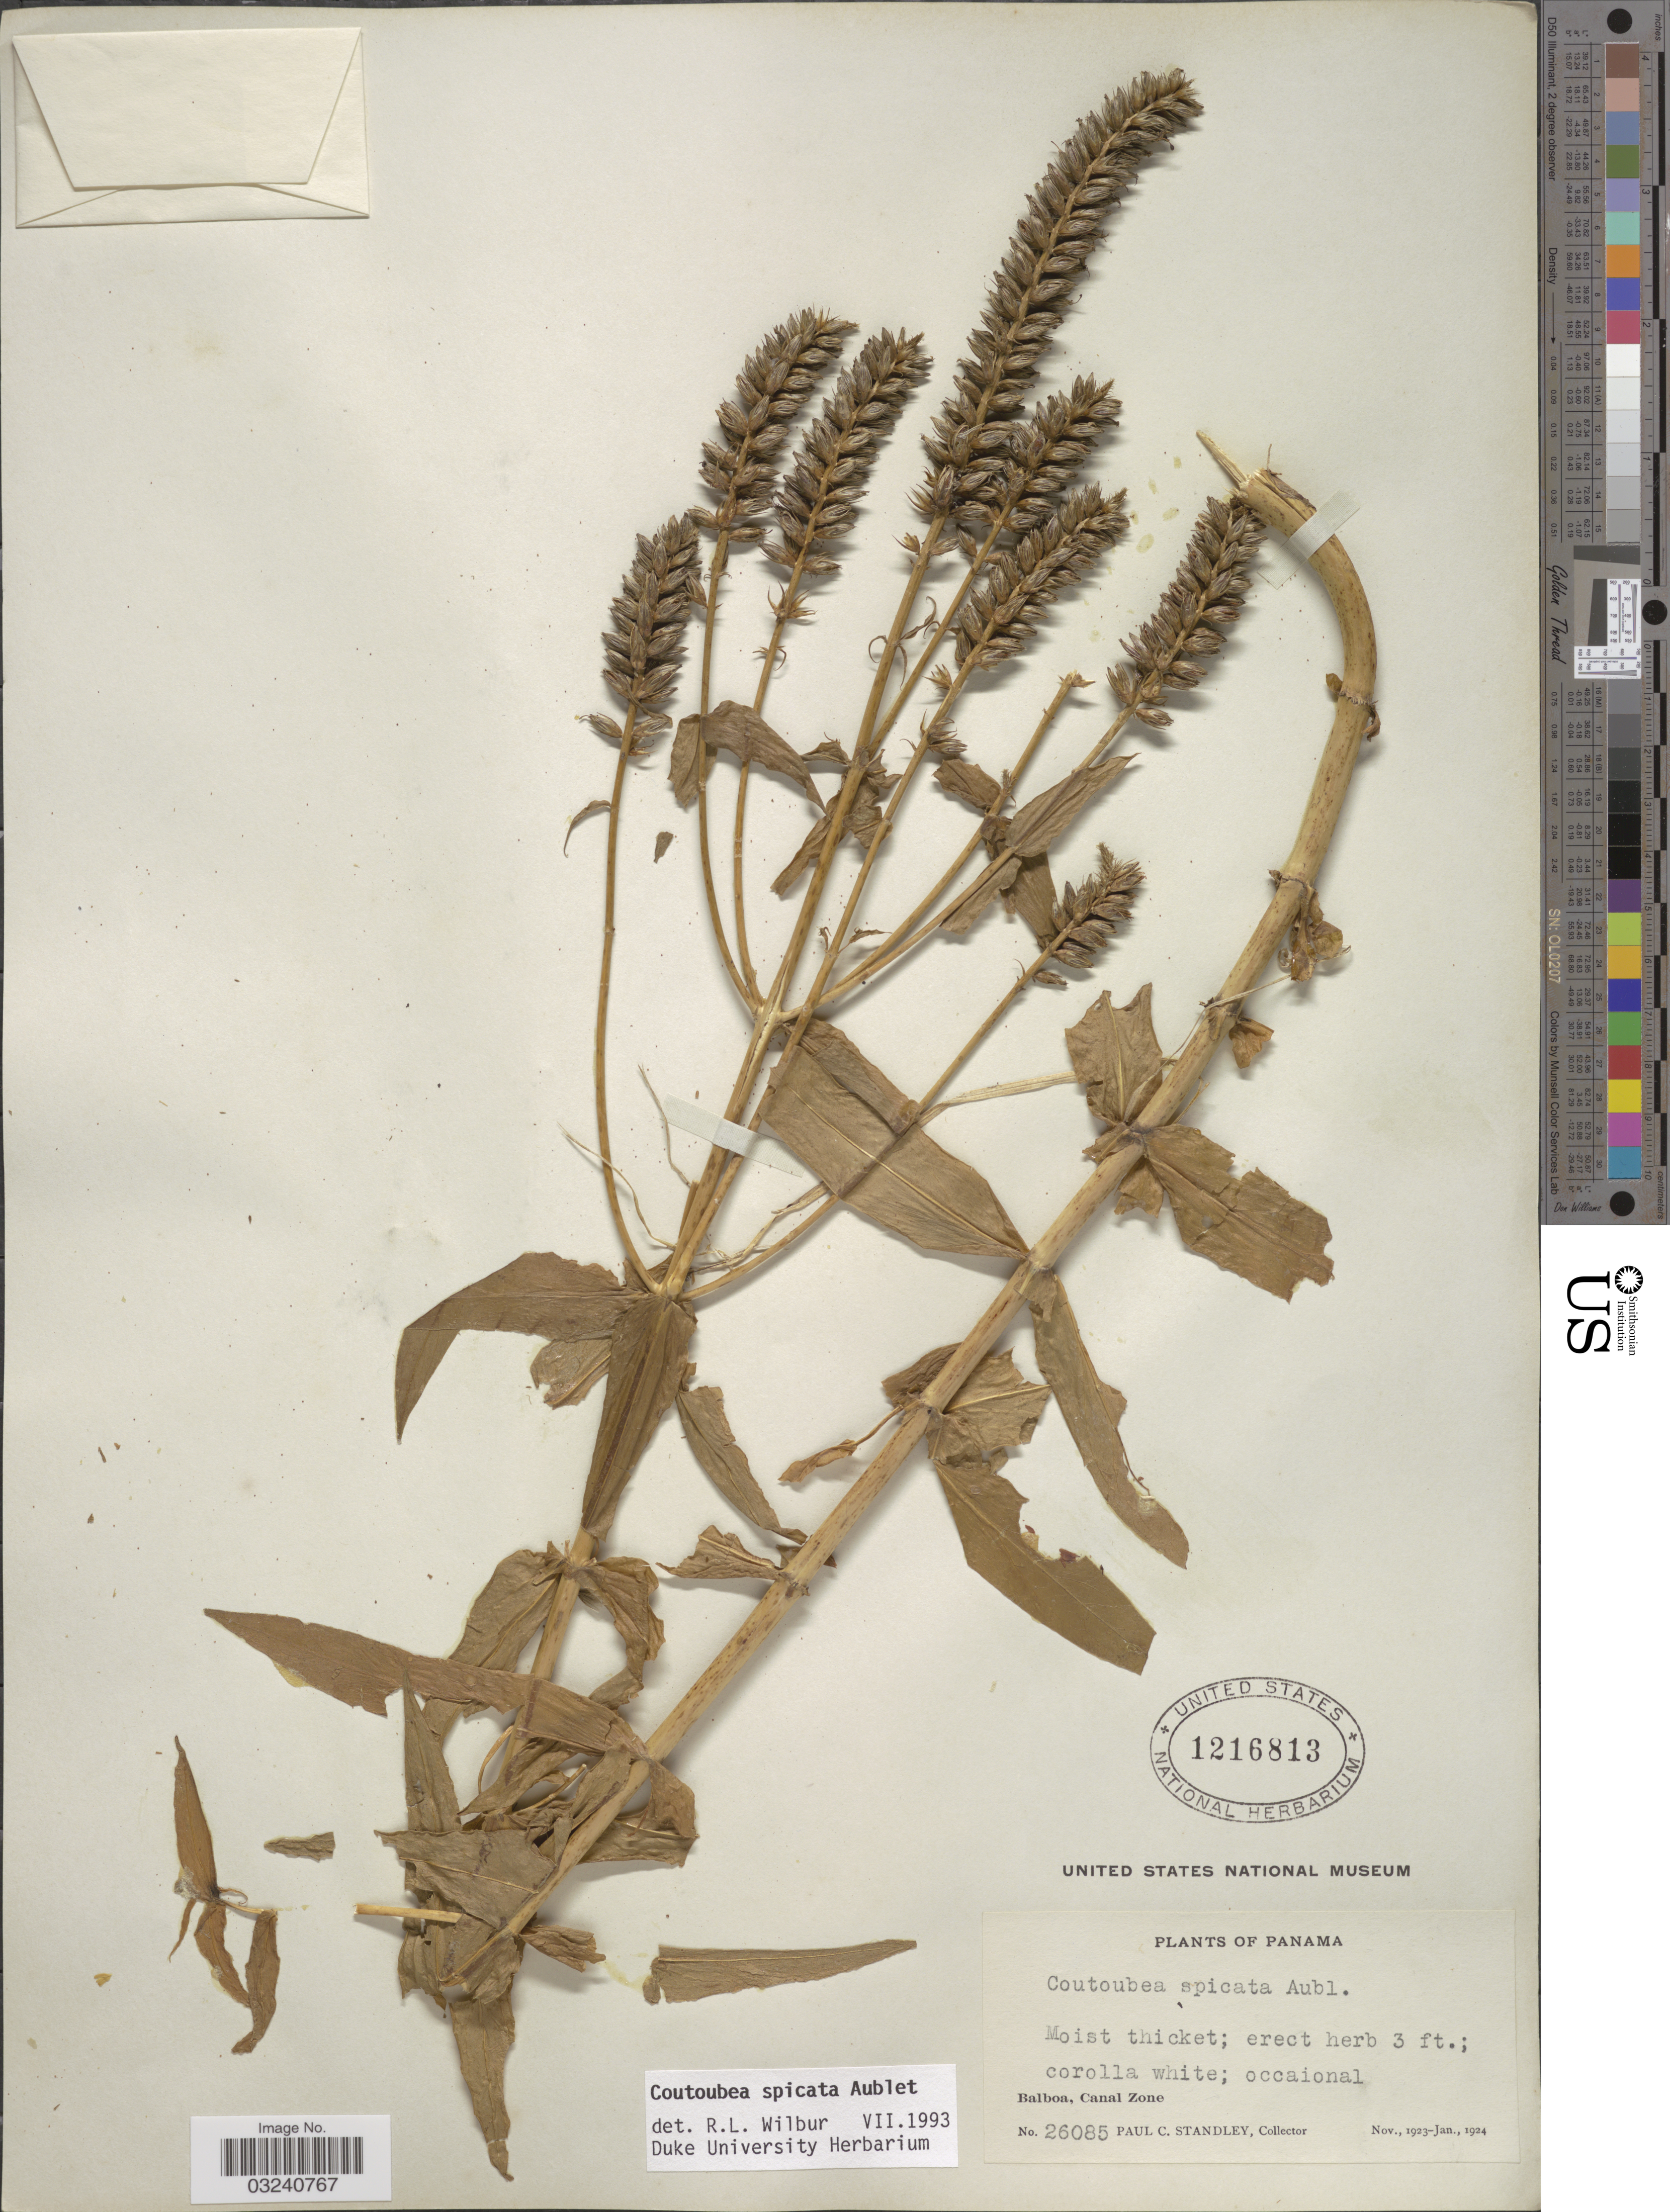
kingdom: Plantae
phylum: Tracheophyta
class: Magnoliopsida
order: Gentianales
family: Gentianaceae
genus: Coutoubea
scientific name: Coutoubea spicata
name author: Aubl.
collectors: P. C. Standley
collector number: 26085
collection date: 1923-11/1924-01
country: Panama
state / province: Colón / Panamá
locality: Balboa, Canal Zone.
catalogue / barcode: US 1216813